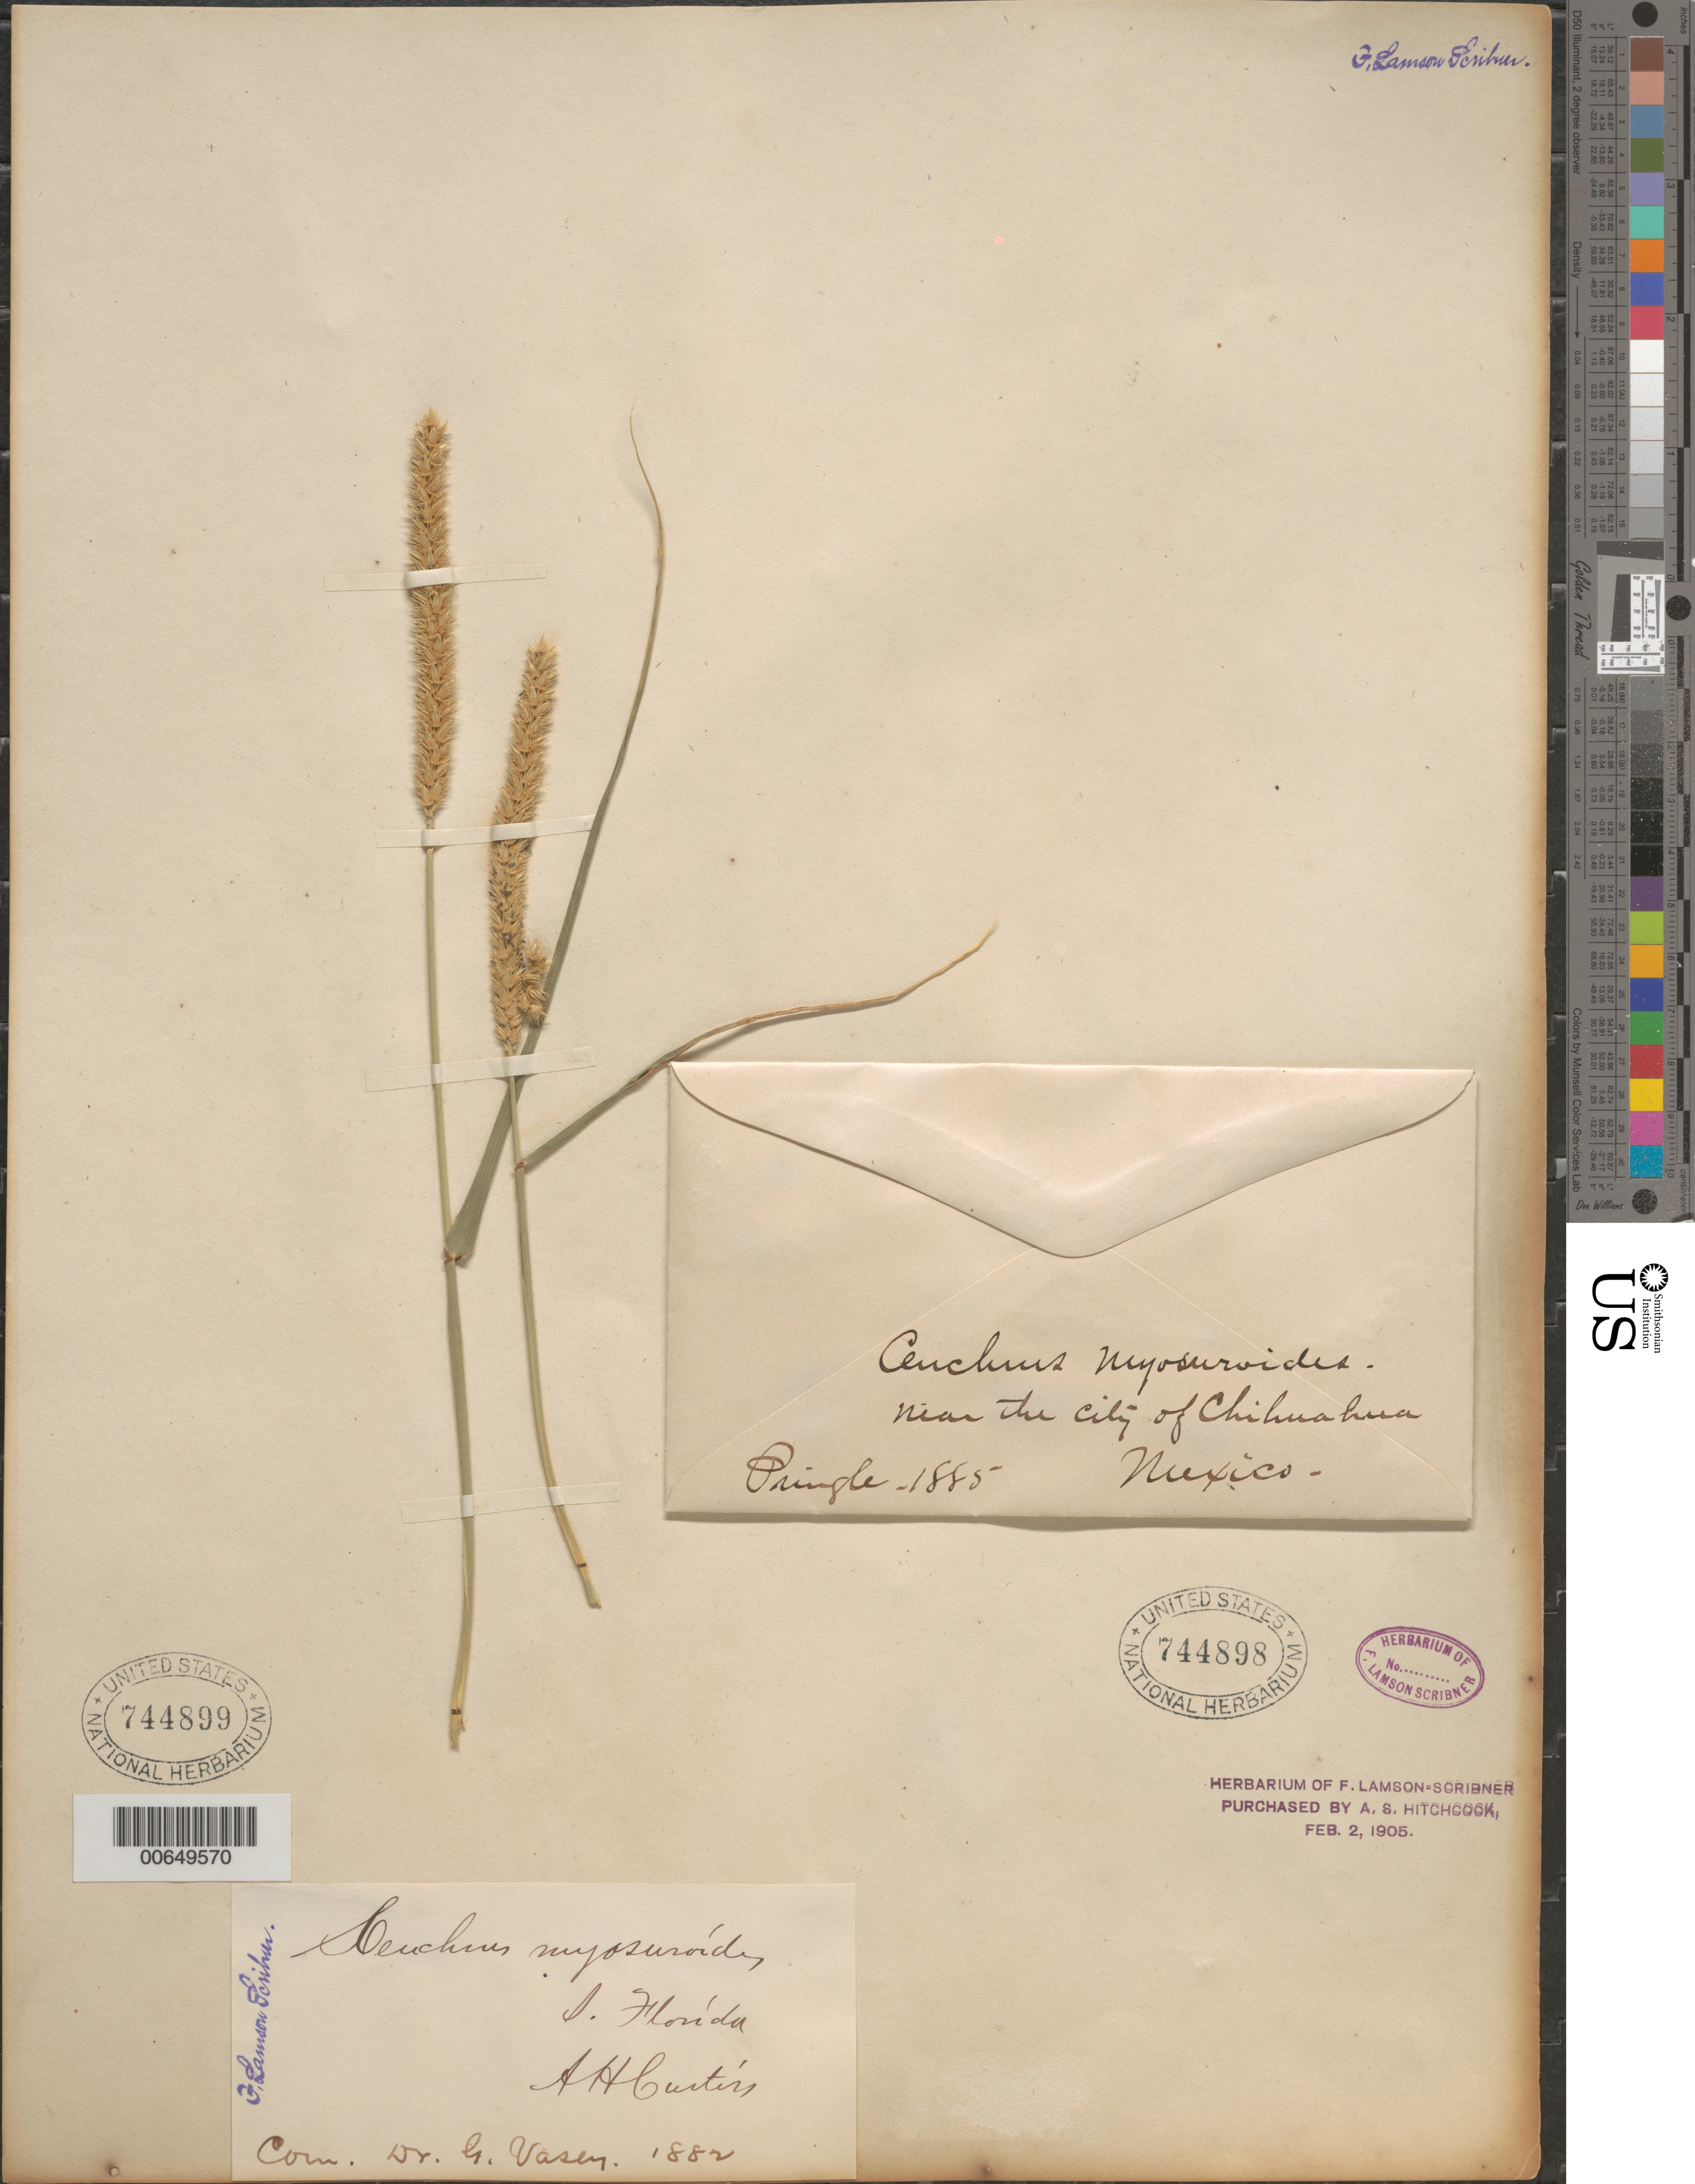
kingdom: Plantae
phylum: Tracheophyta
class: Liliopsida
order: Poales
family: Poaceae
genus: Cenchrus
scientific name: Cenchrus myosuroides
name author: Kunth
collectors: A. H. Curtiss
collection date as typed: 1882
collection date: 1882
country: United States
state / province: Florida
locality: S Florida.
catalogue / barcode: US 744899